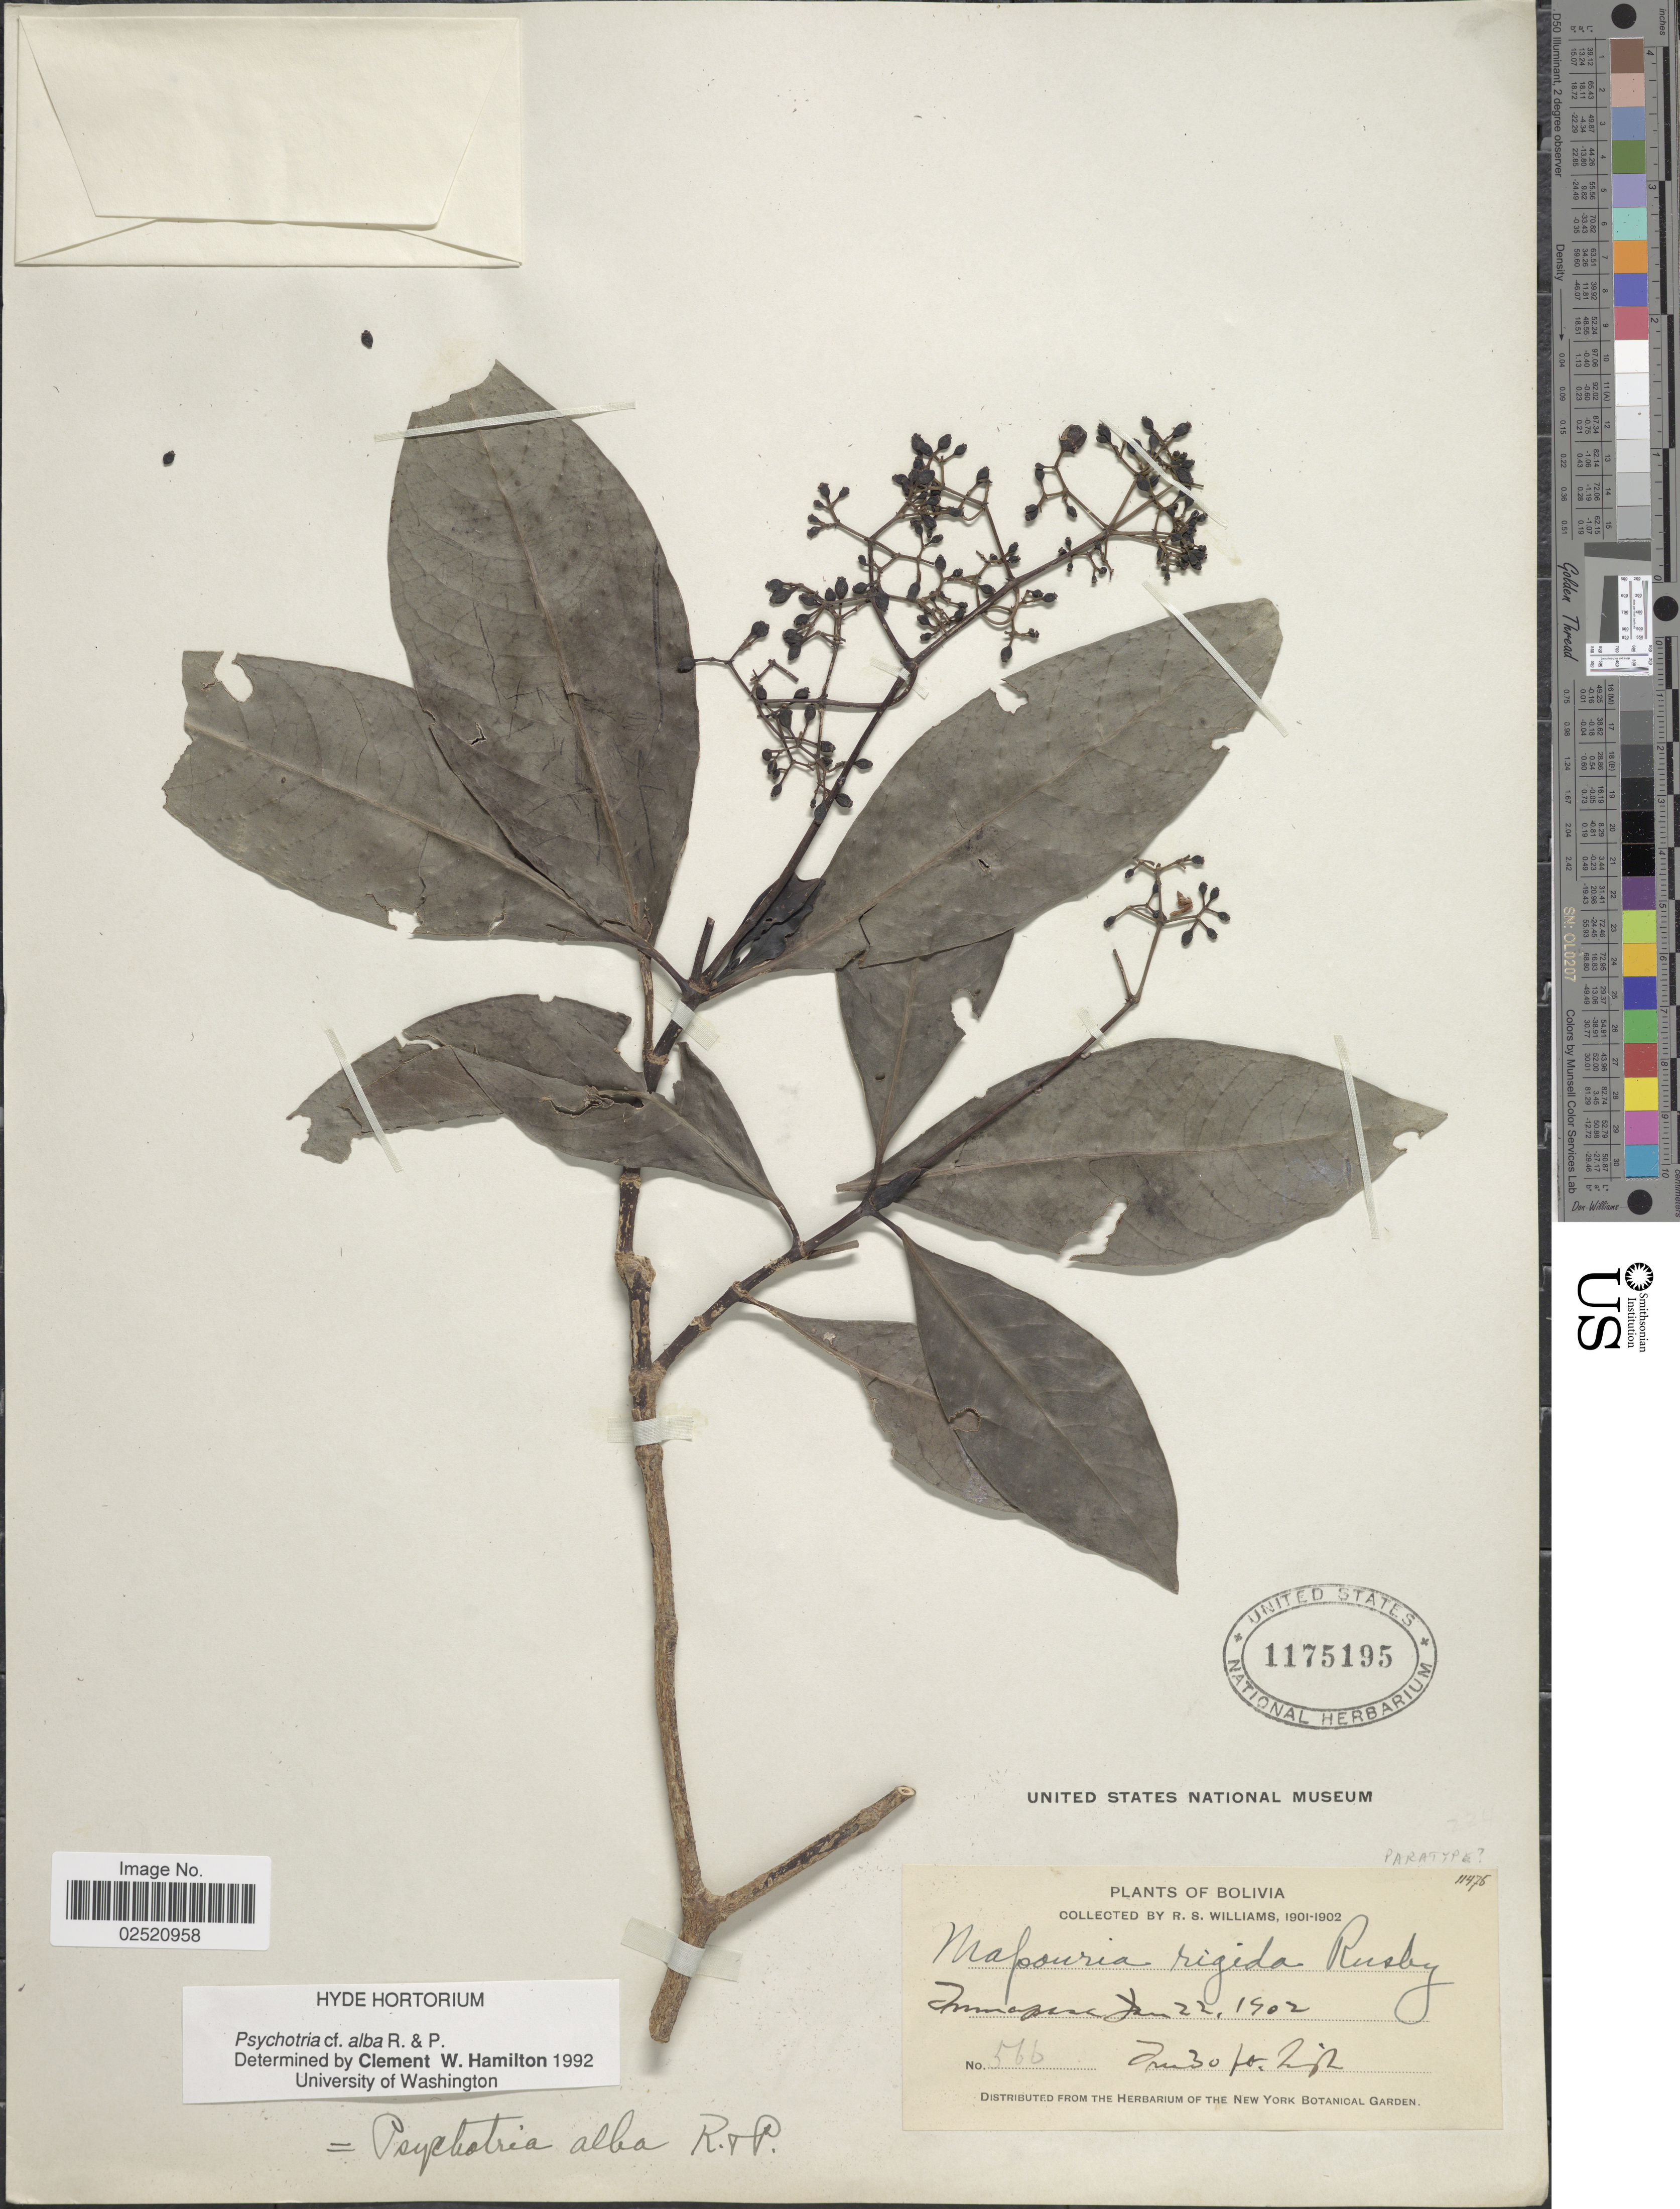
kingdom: Plantae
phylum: Tracheophyta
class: Magnoliopsida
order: Gentianales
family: Rubiaceae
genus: Psychotria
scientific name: Psychotria alba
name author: Ruiz & Pav.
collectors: R. S. Williams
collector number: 566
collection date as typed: Jan. 22, 1902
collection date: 1902-01-22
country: Bolivia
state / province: La Paz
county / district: Iturralde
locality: Tumupasa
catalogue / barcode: US 1175195